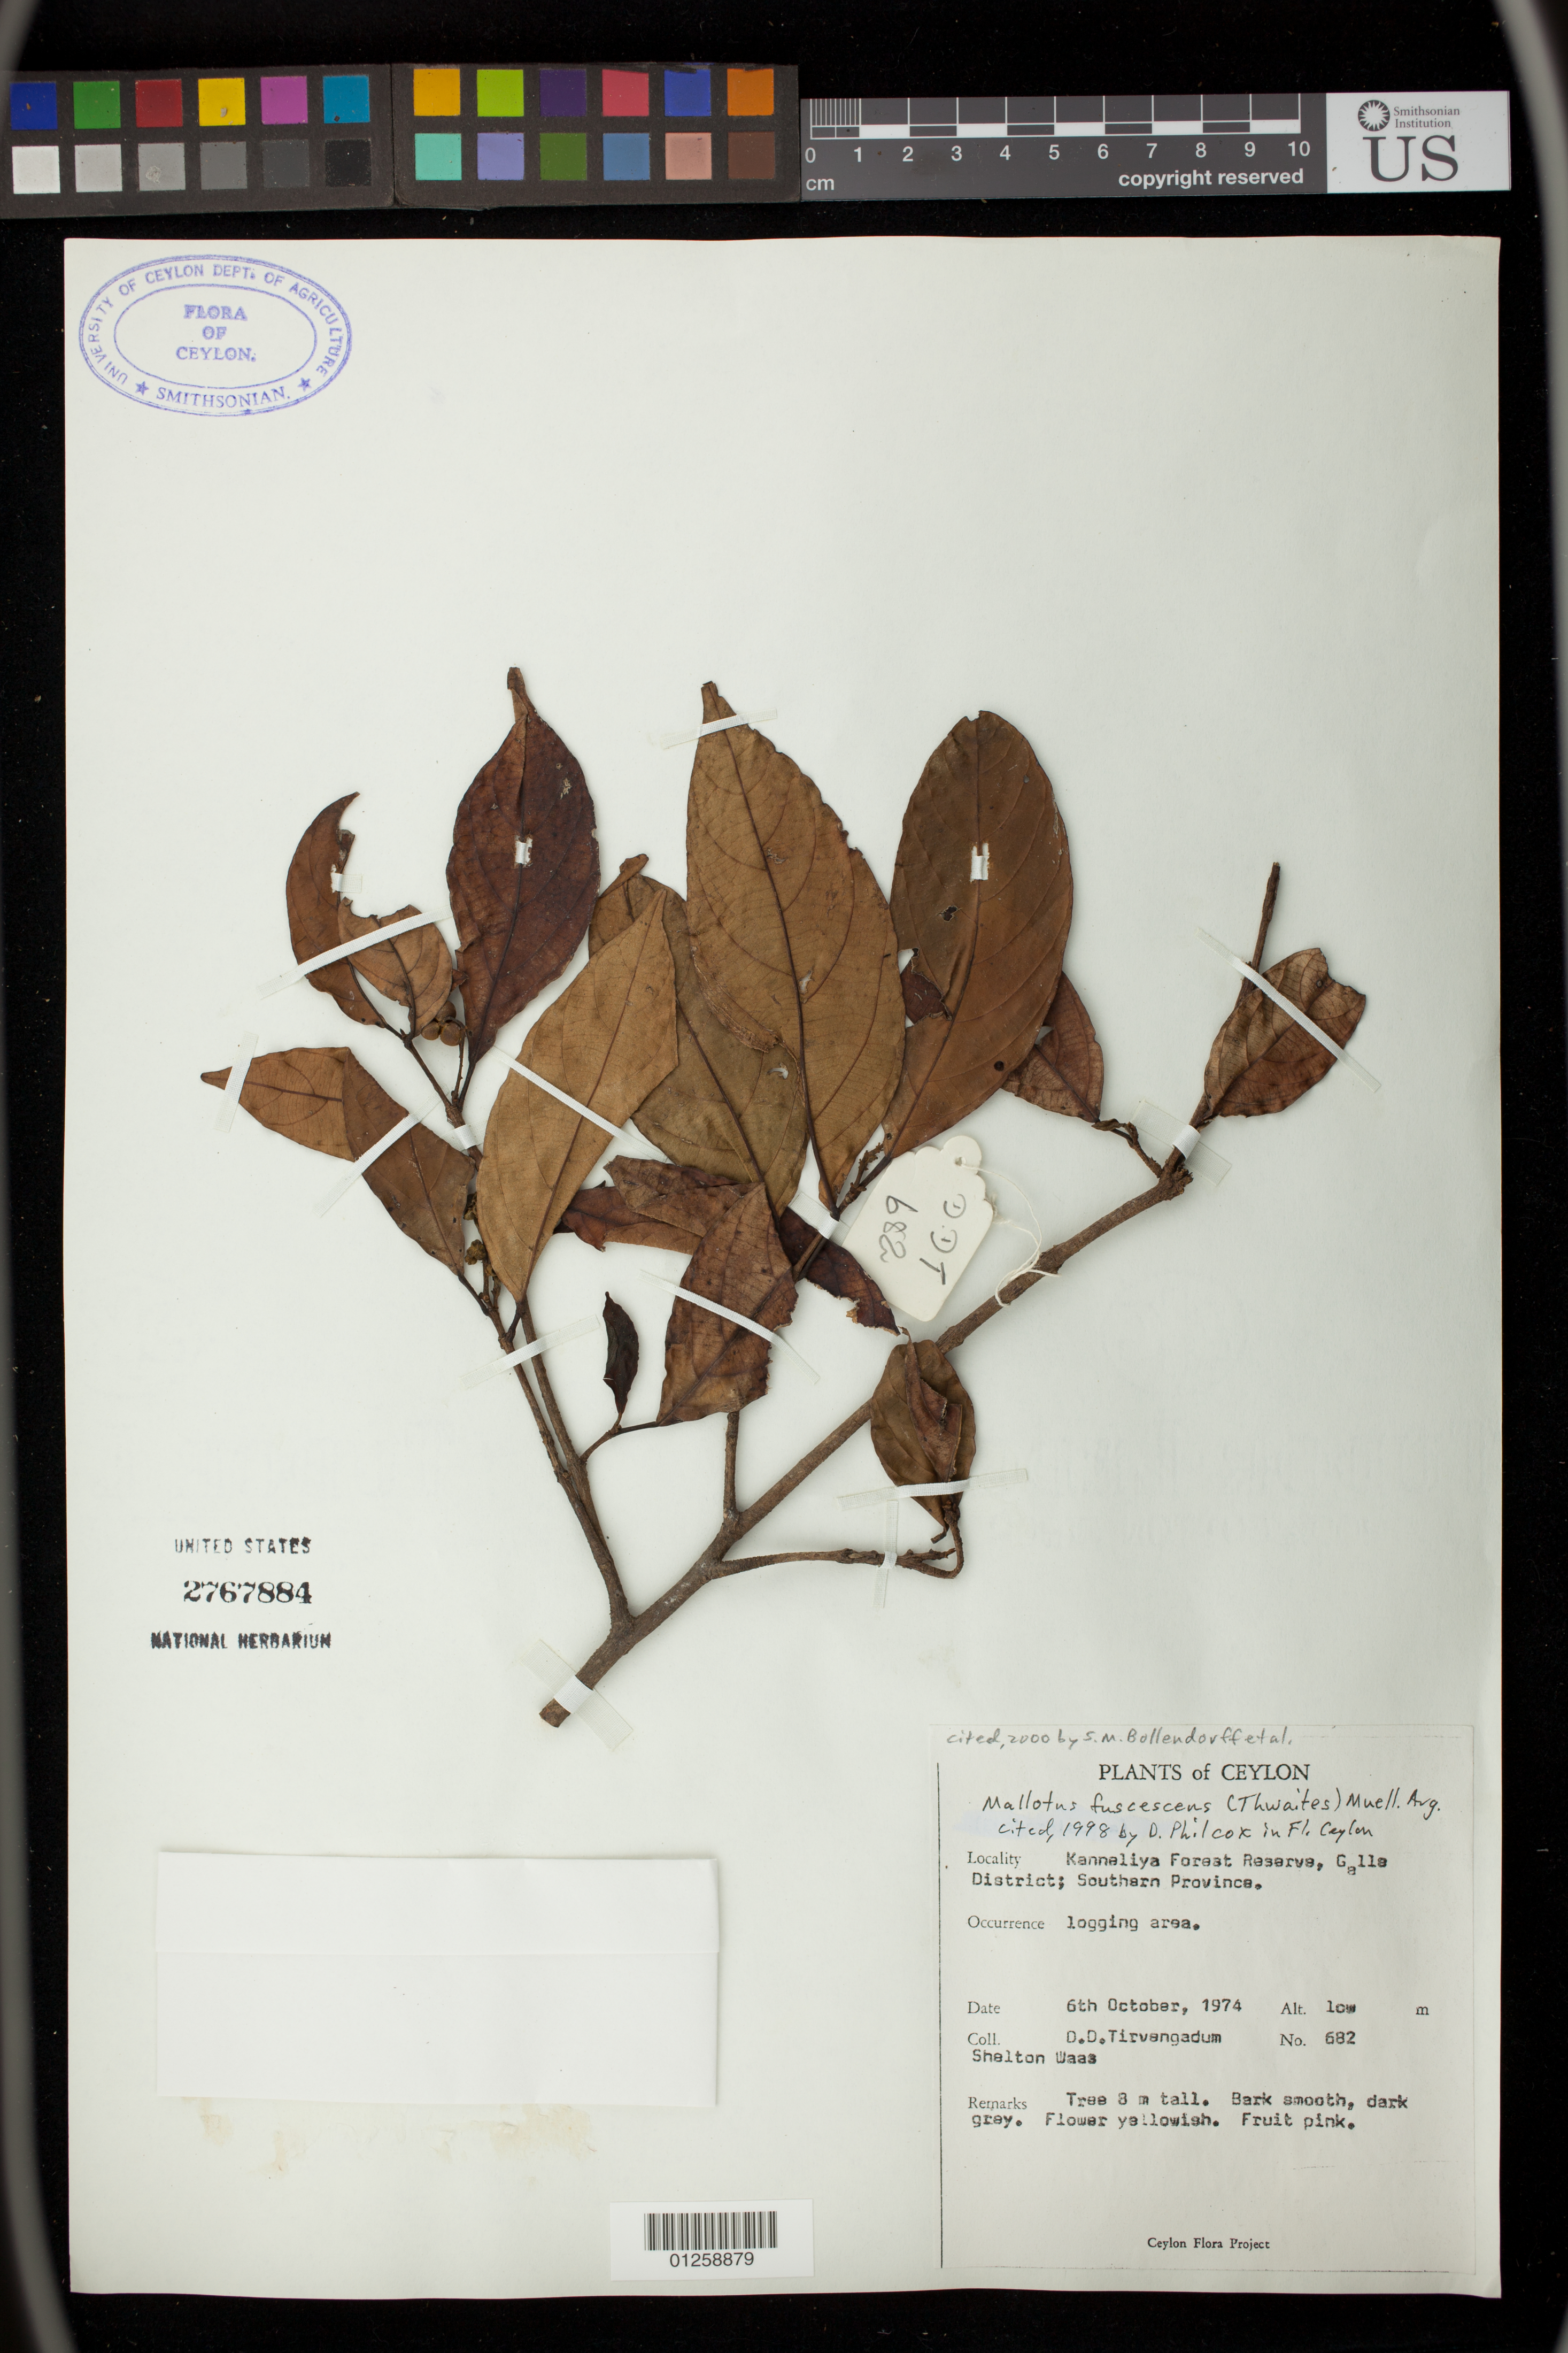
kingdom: Plantae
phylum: Tracheophyta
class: Magnoliopsida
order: Malpighiales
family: Euphorbiaceae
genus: Mallotus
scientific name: Mallotus fuscescens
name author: (Thwaites) Müll. Arg.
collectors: D. Tirvengadum & S. Waas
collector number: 682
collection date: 1974-10-06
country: Sri Lanka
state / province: Southern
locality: Kannaliya Forest Reserve, Galla District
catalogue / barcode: US 2767884